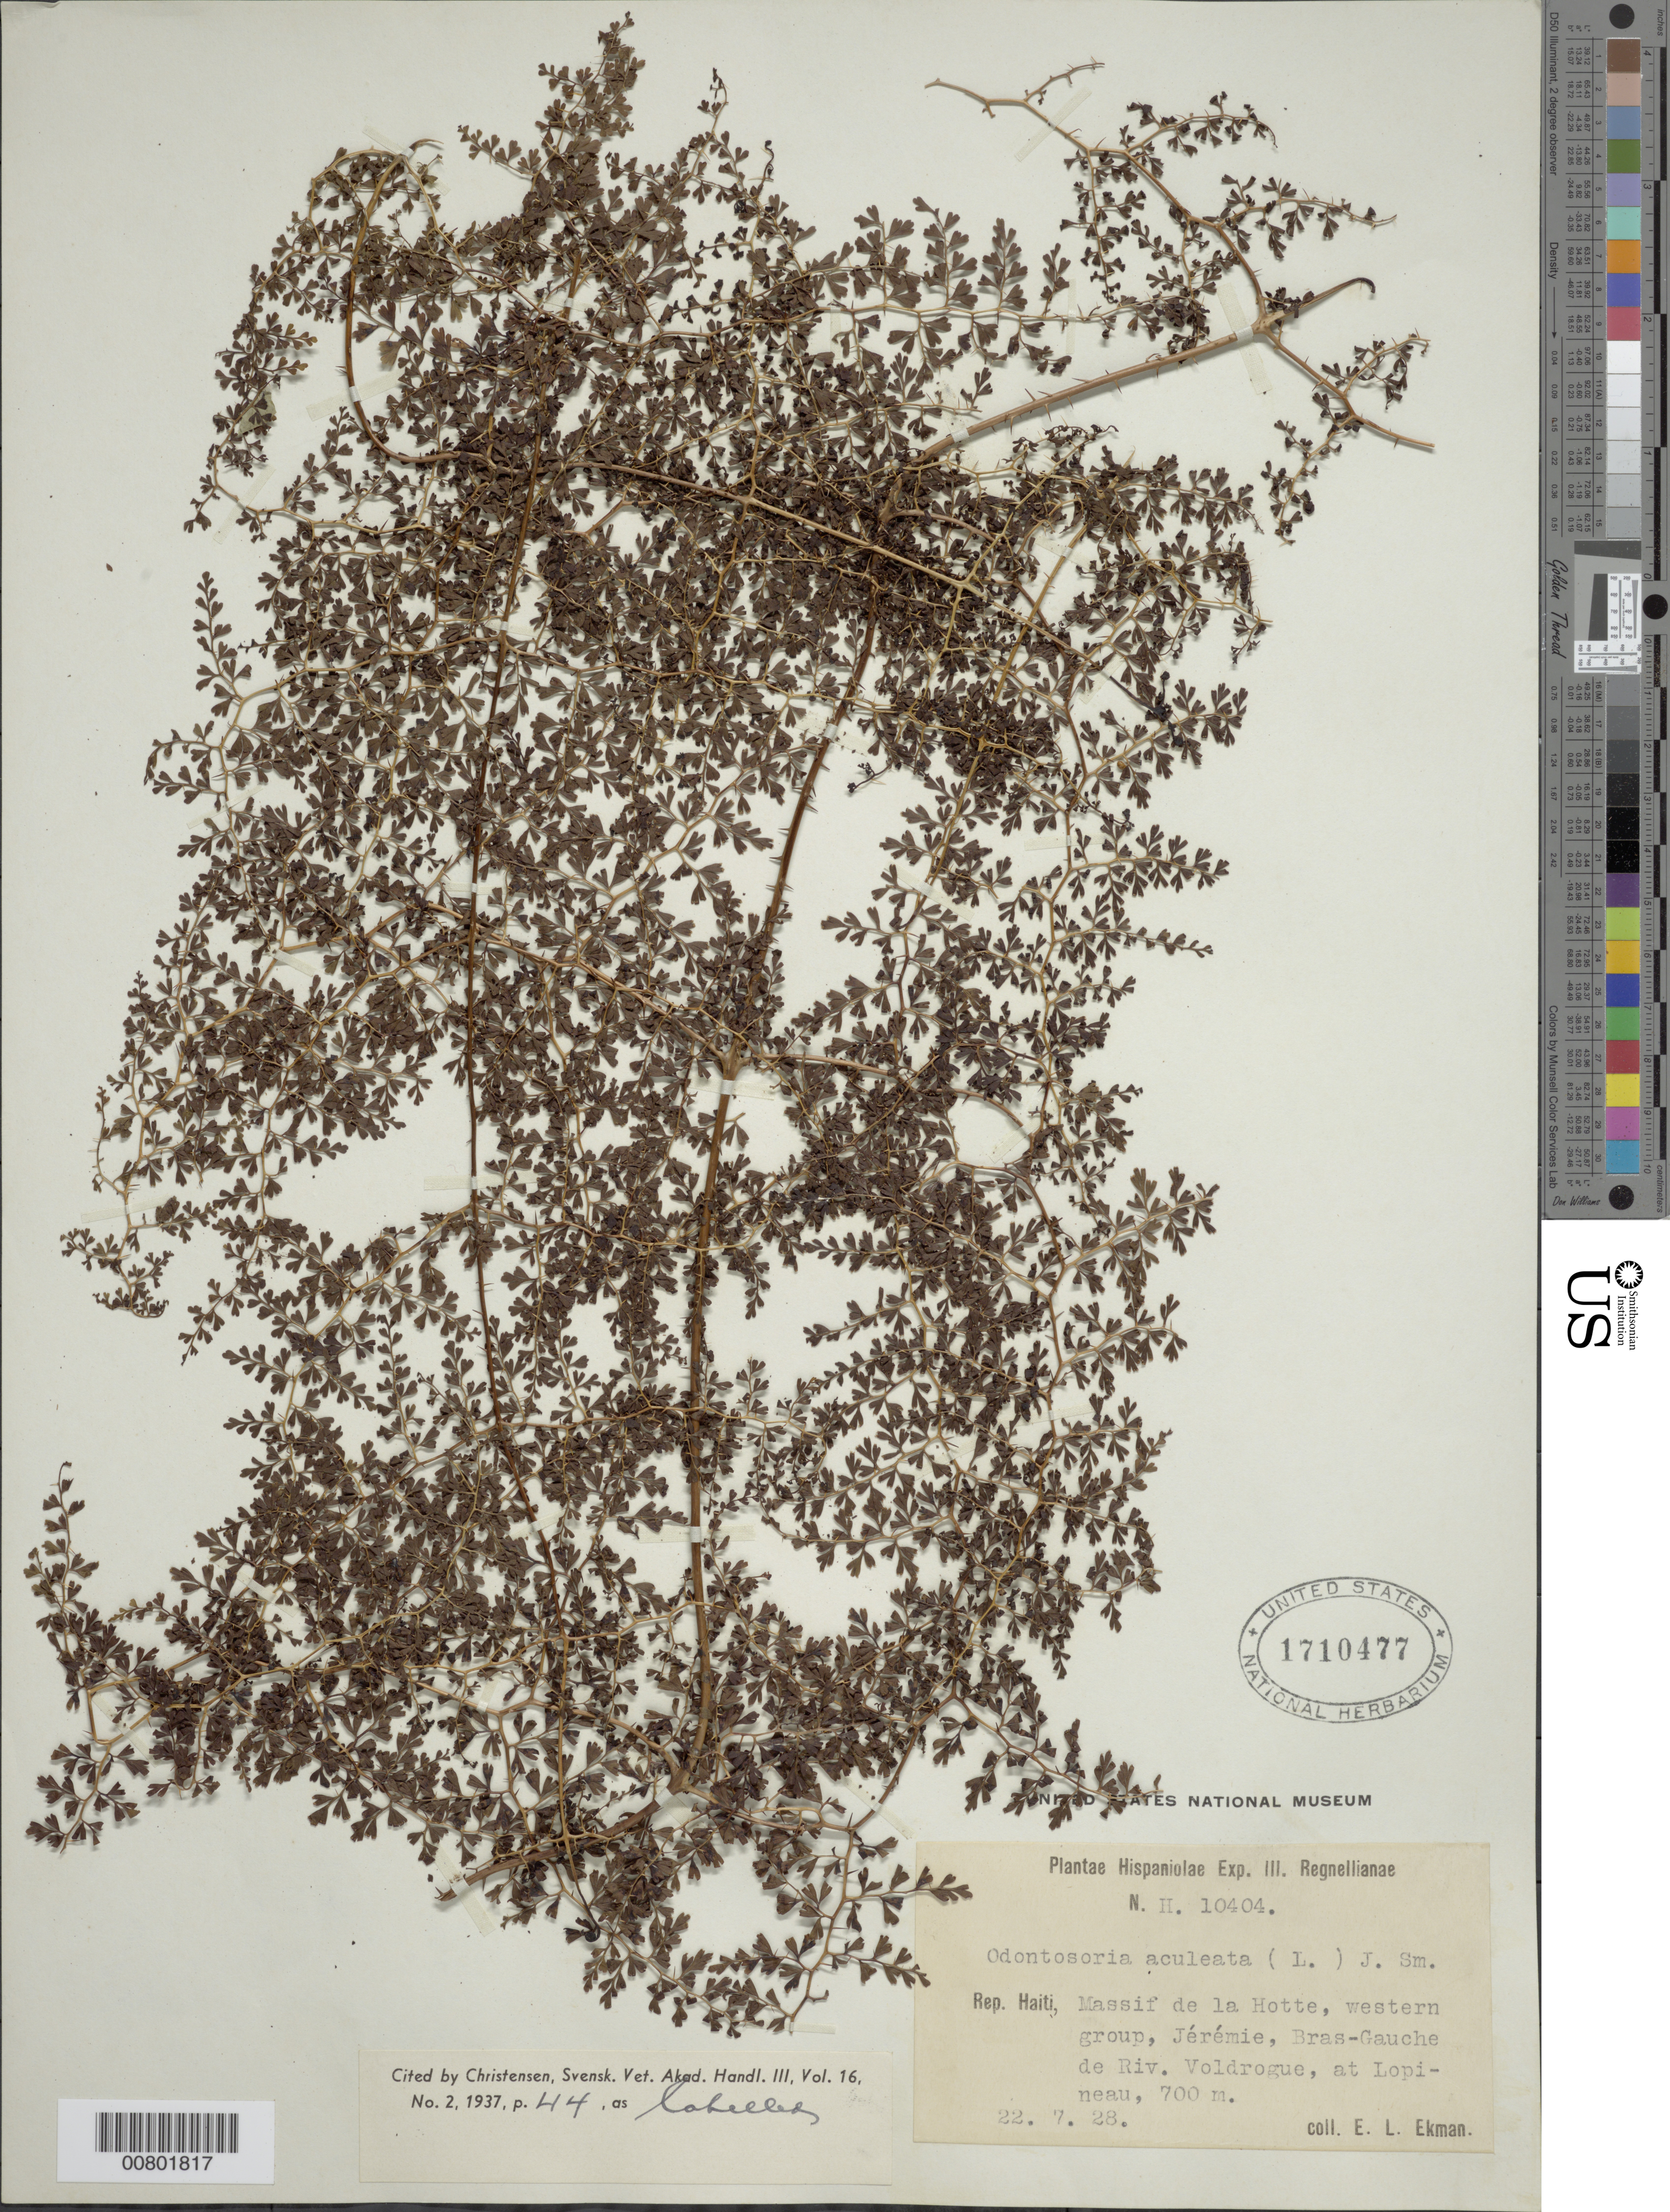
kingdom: Plantae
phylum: Tracheophyta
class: Polypodiopsida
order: Polypodiales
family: Lindsaeaceae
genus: Odontosoria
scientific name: Odontosoria aculeata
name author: (L.) J. Sm.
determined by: Christensen, C. F. A.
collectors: E. L. Ekman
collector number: H 10404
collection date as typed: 22 Jul 1928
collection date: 1928-07-22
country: Haiti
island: Hispaniola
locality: Massif de la Hotte, western group, Jérémie, Bras-Gauche de riv. Voldrogue, at Lopineau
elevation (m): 700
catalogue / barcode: US 1710477